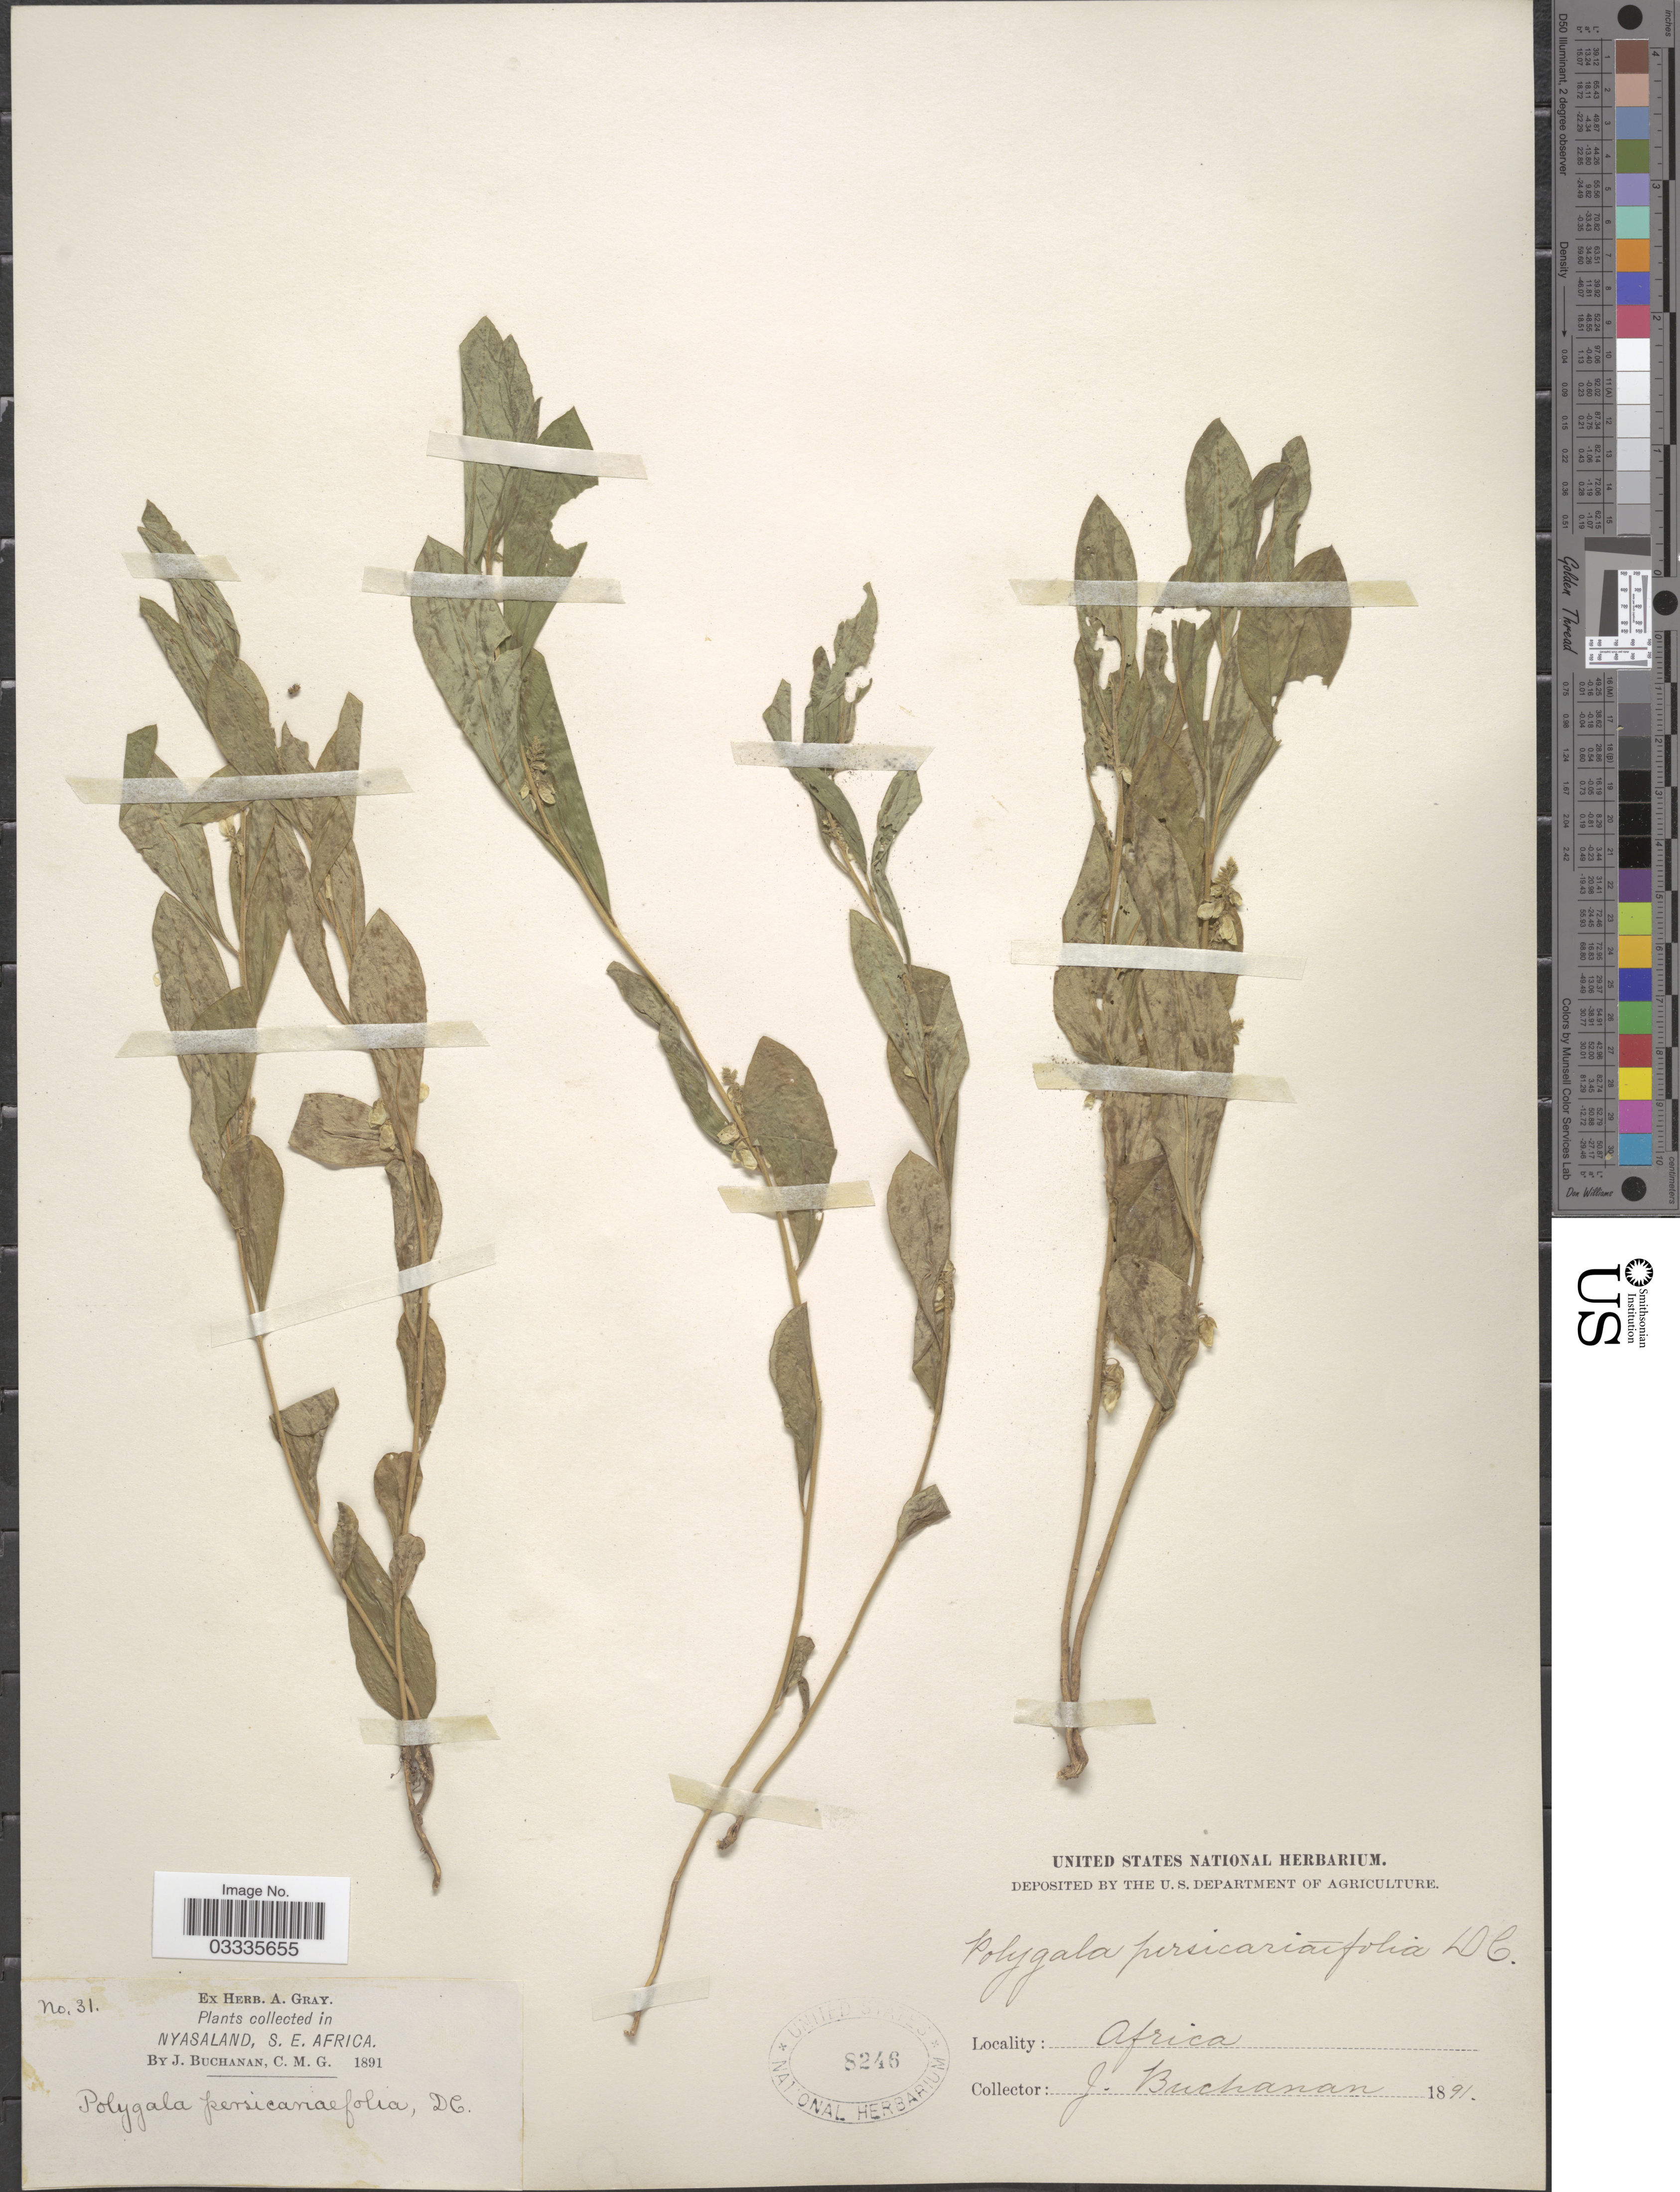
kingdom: Plantae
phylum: Tracheophyta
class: Magnoliopsida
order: Fabales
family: Polygalaceae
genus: Polygala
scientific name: Polygala persicariifolia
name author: DC.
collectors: J. Buchanan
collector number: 31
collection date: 1891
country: Malawi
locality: Nyasaland, S. E. Africa.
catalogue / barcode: US 8246